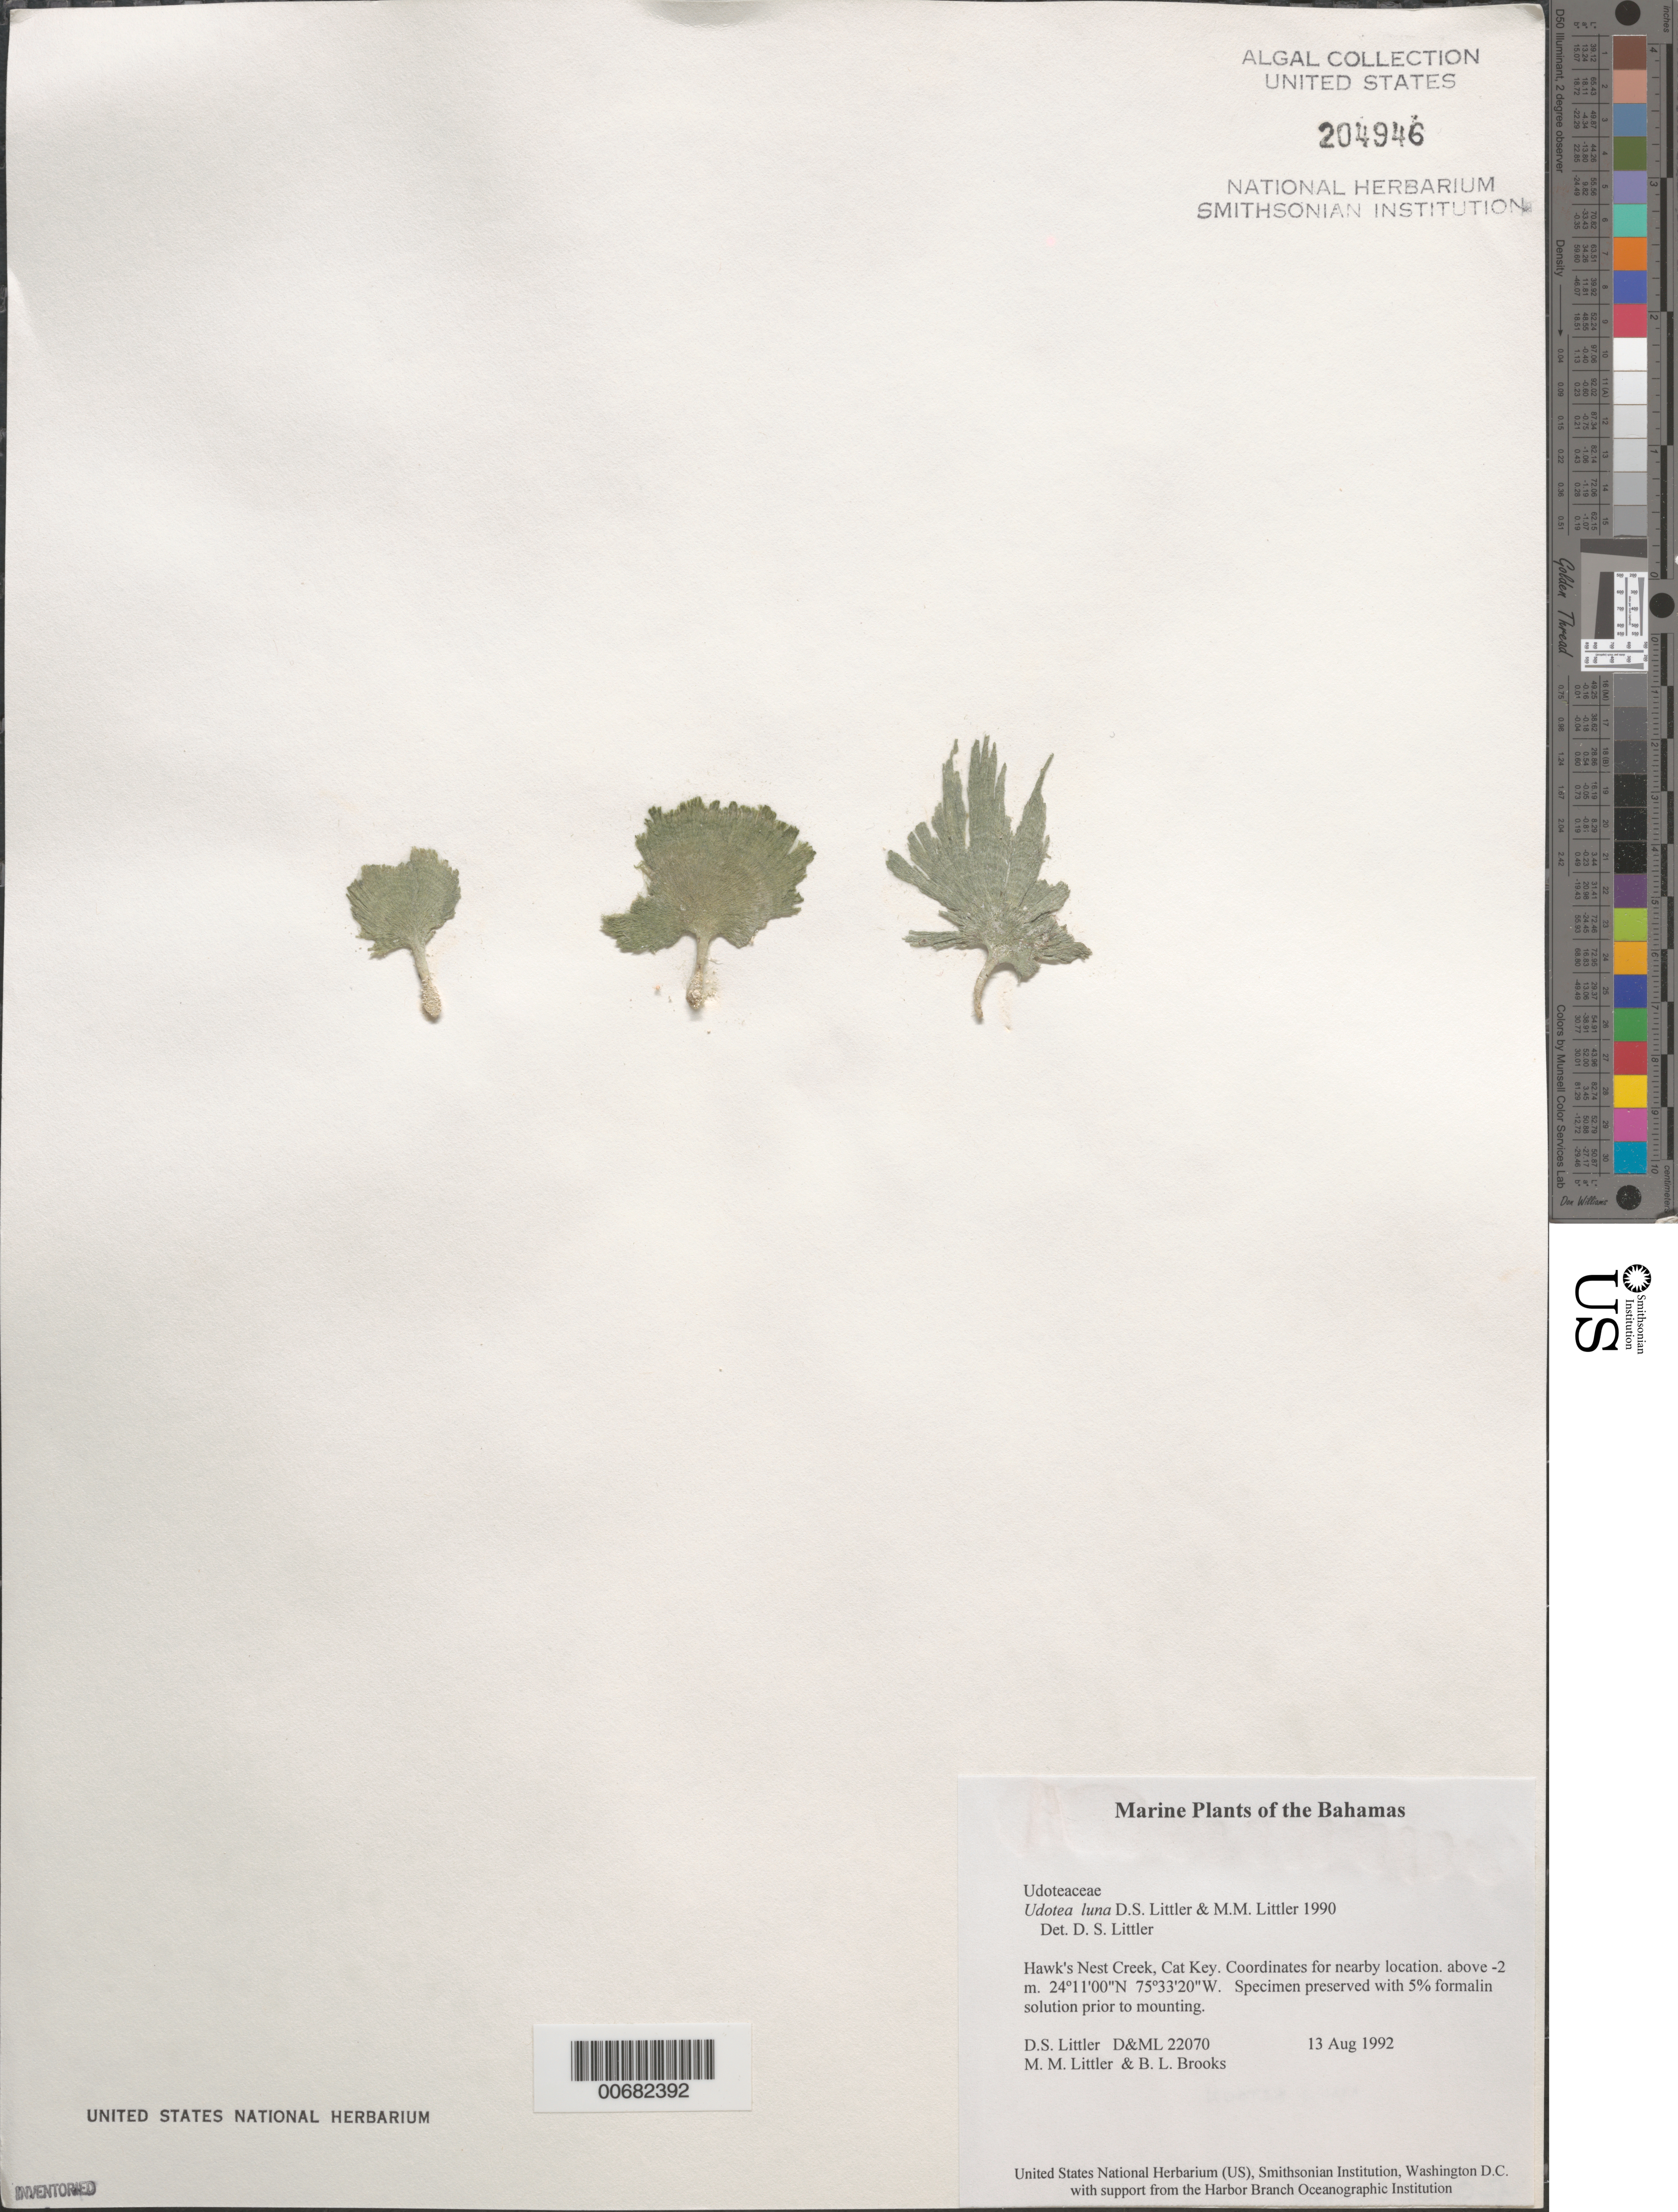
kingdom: Plantae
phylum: Chlorophyta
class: Ulvophyceae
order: Bryopsidales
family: Udoteaceae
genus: Udotea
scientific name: Udotea luna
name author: D.S. Littler & Littler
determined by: Littler, D. S.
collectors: D. S. Littler, M. M. Littler & B. Brooks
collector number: D&ML 22070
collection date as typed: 13 Aug 1992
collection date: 1992-08-13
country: Bahamas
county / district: Cat Island District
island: Cat Island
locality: Hawk's Nest Creek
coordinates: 24 11' 00" N, 75 33' 20" W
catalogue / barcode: US 204946